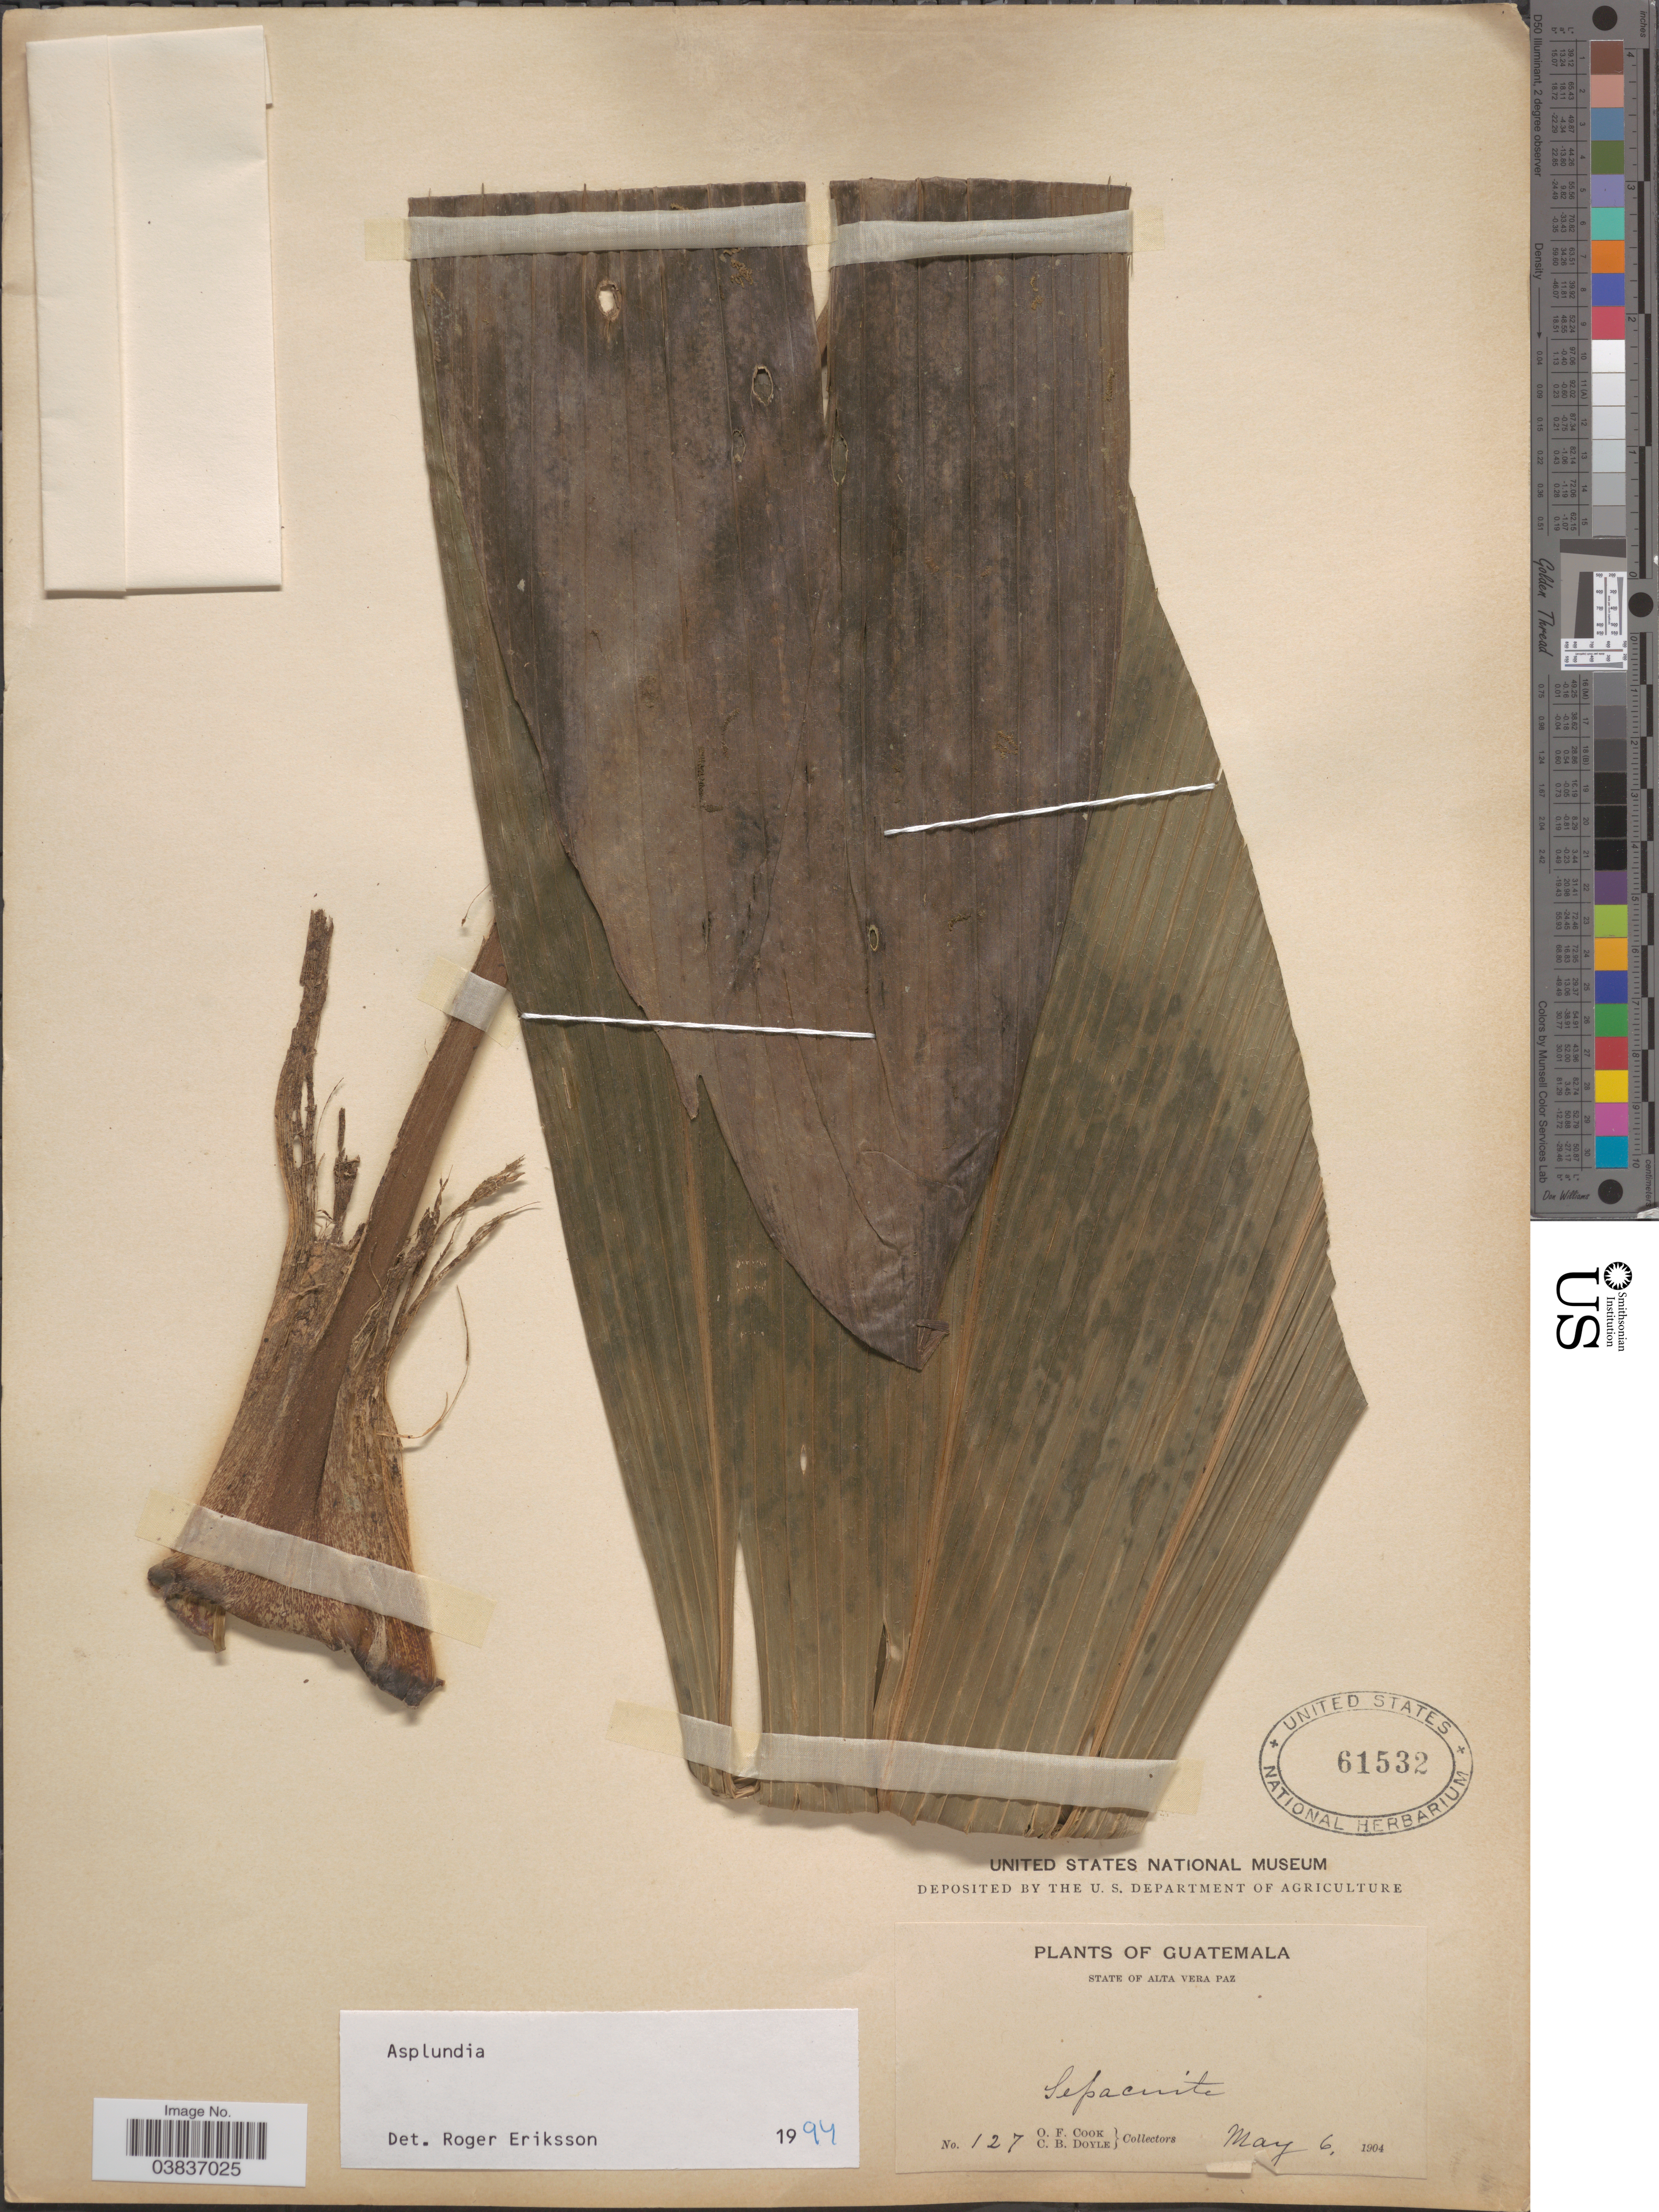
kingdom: Plantae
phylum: Tracheophyta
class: Liliopsida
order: Pandanales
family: Cyclanthaceae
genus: Asplundia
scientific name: Asplundia sp.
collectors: O. F. Cook & C. Doyle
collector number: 127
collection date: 1904-05-06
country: Guatemala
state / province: Alta Verapaz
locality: Sepacuite.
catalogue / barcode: US 61532